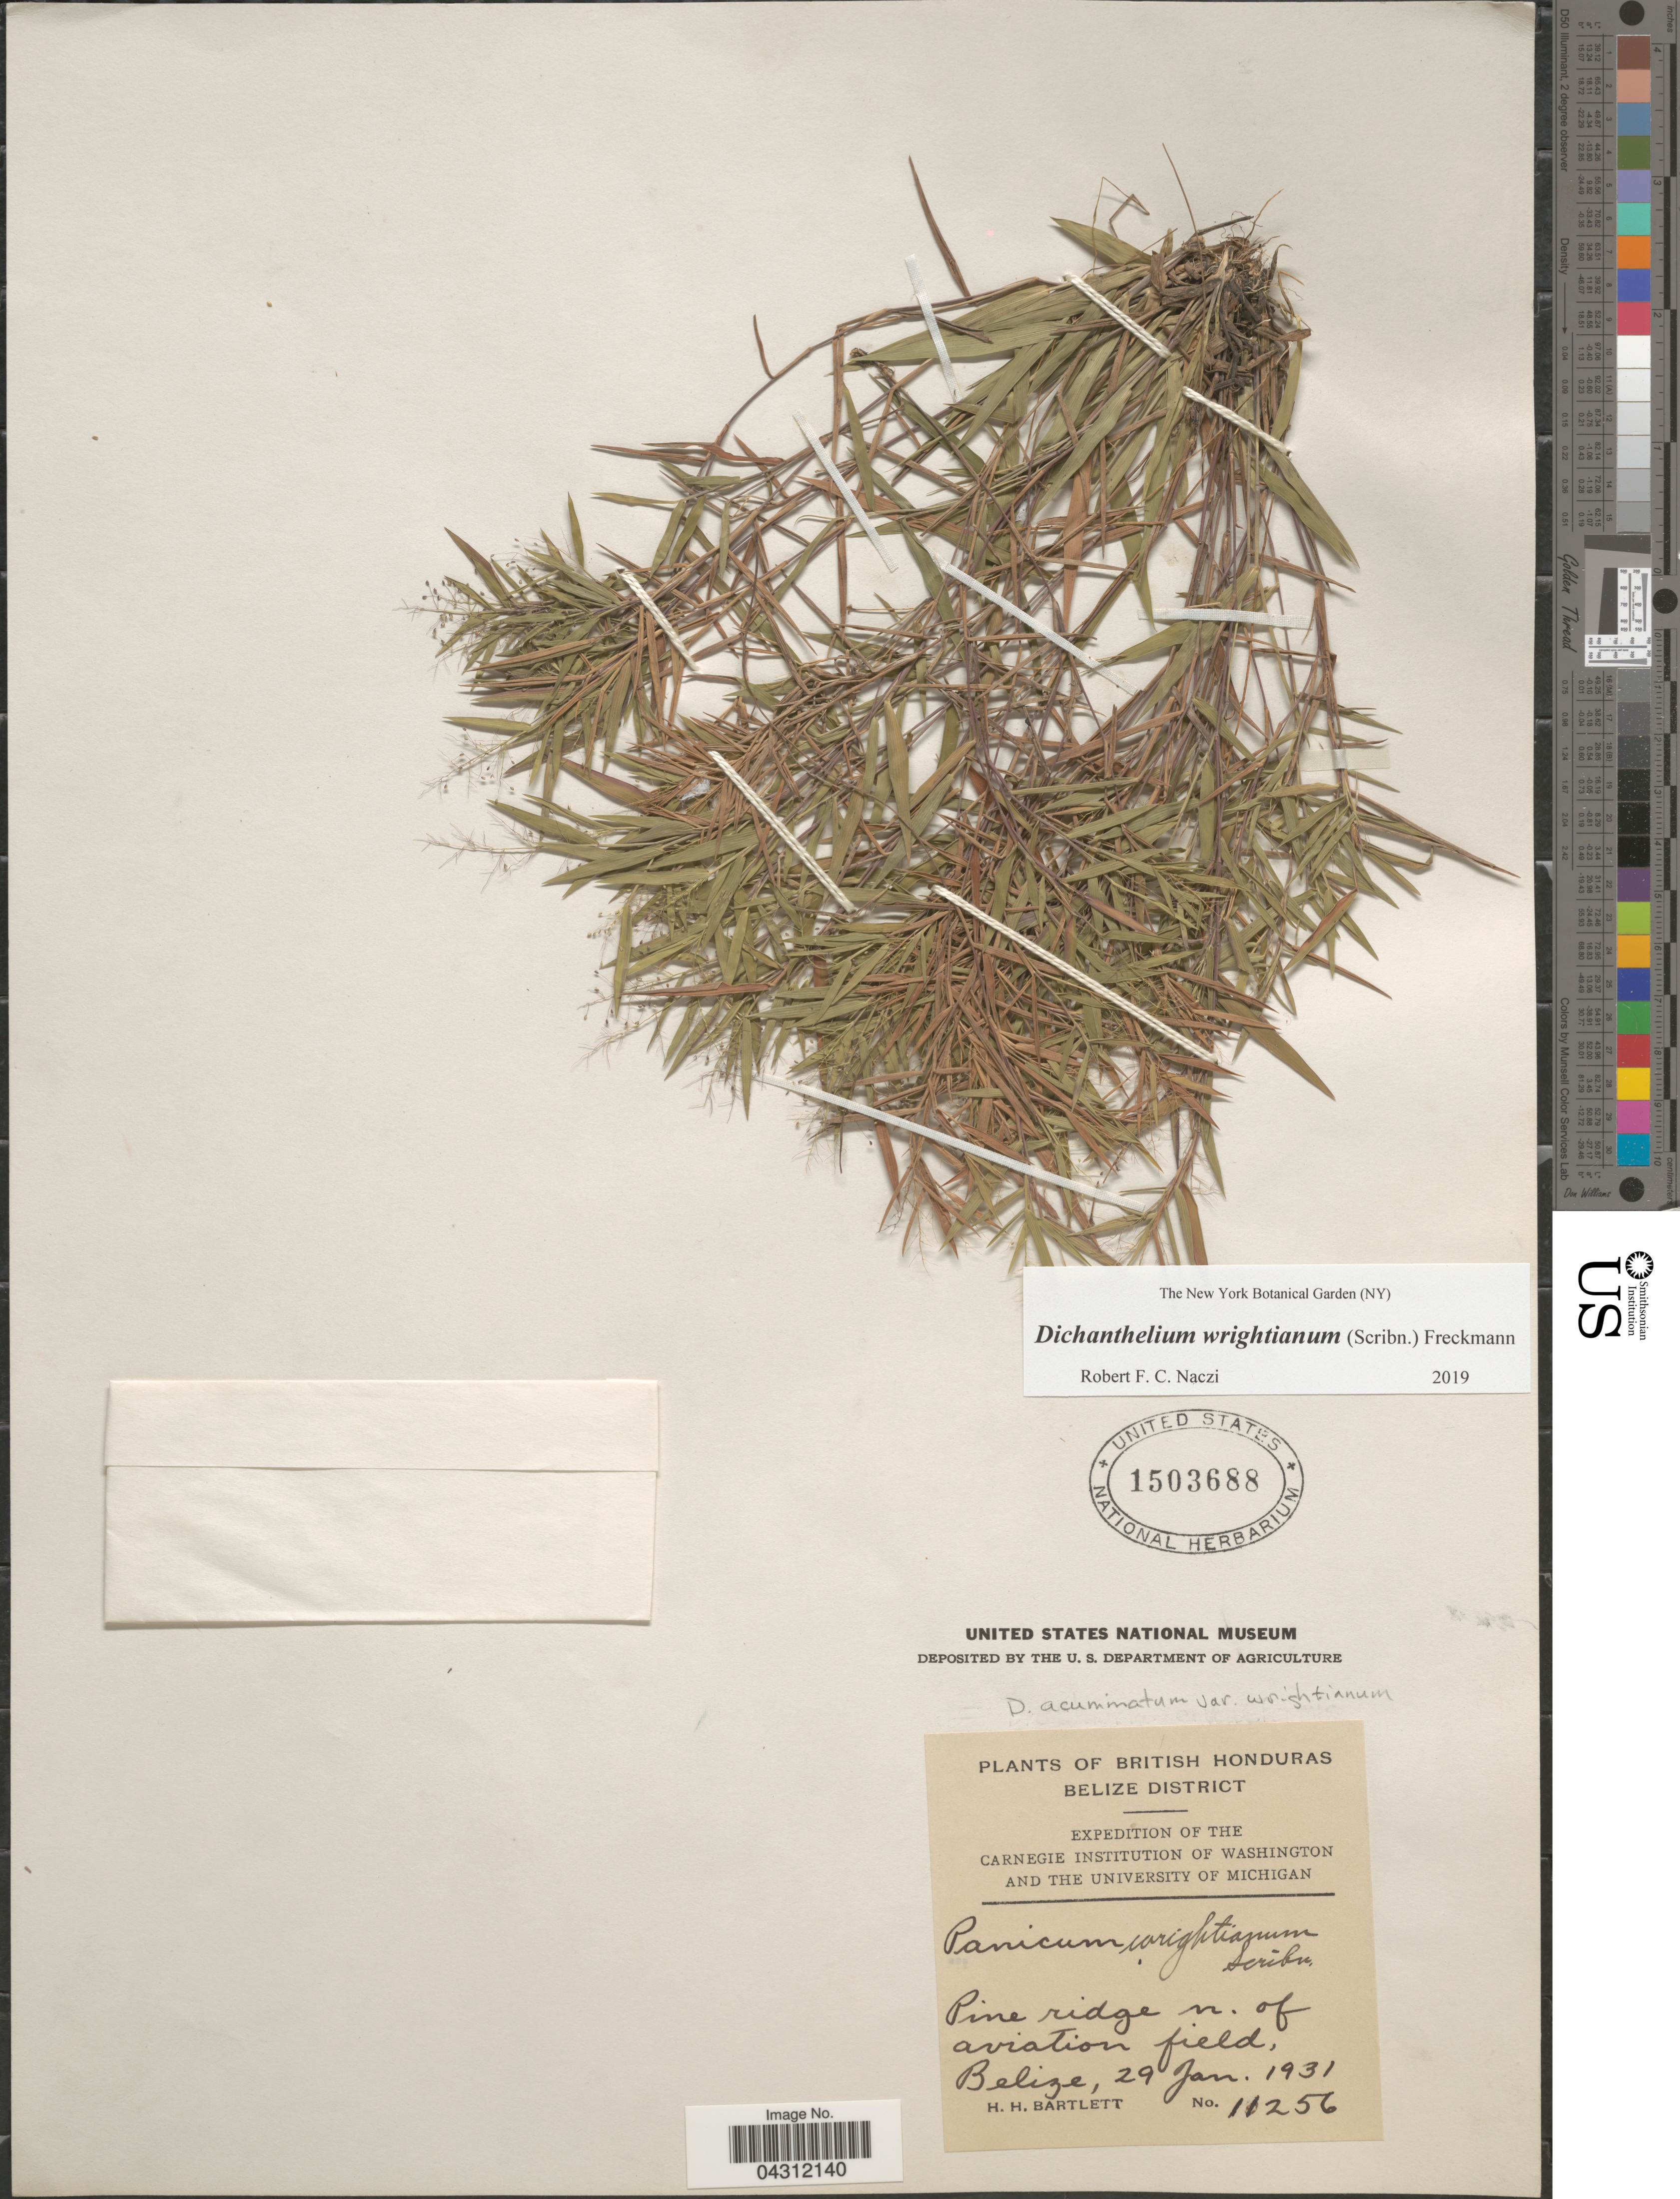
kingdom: Plantae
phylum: Tracheophyta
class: Liliopsida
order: Poales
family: Poaceae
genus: Dichanthelium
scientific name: Dichanthelium acuminatum var. longiligulatum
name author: (Nash) Gould & C.A. Clark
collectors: H. H. Bartlett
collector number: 11256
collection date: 1931-01-29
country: Belize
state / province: Belize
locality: British Honduras. Belize District. Expedition Of The Carnegie Institution Of Washington And The University Of Michigan. Pine ridge n. of aviation field.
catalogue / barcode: US 1503688